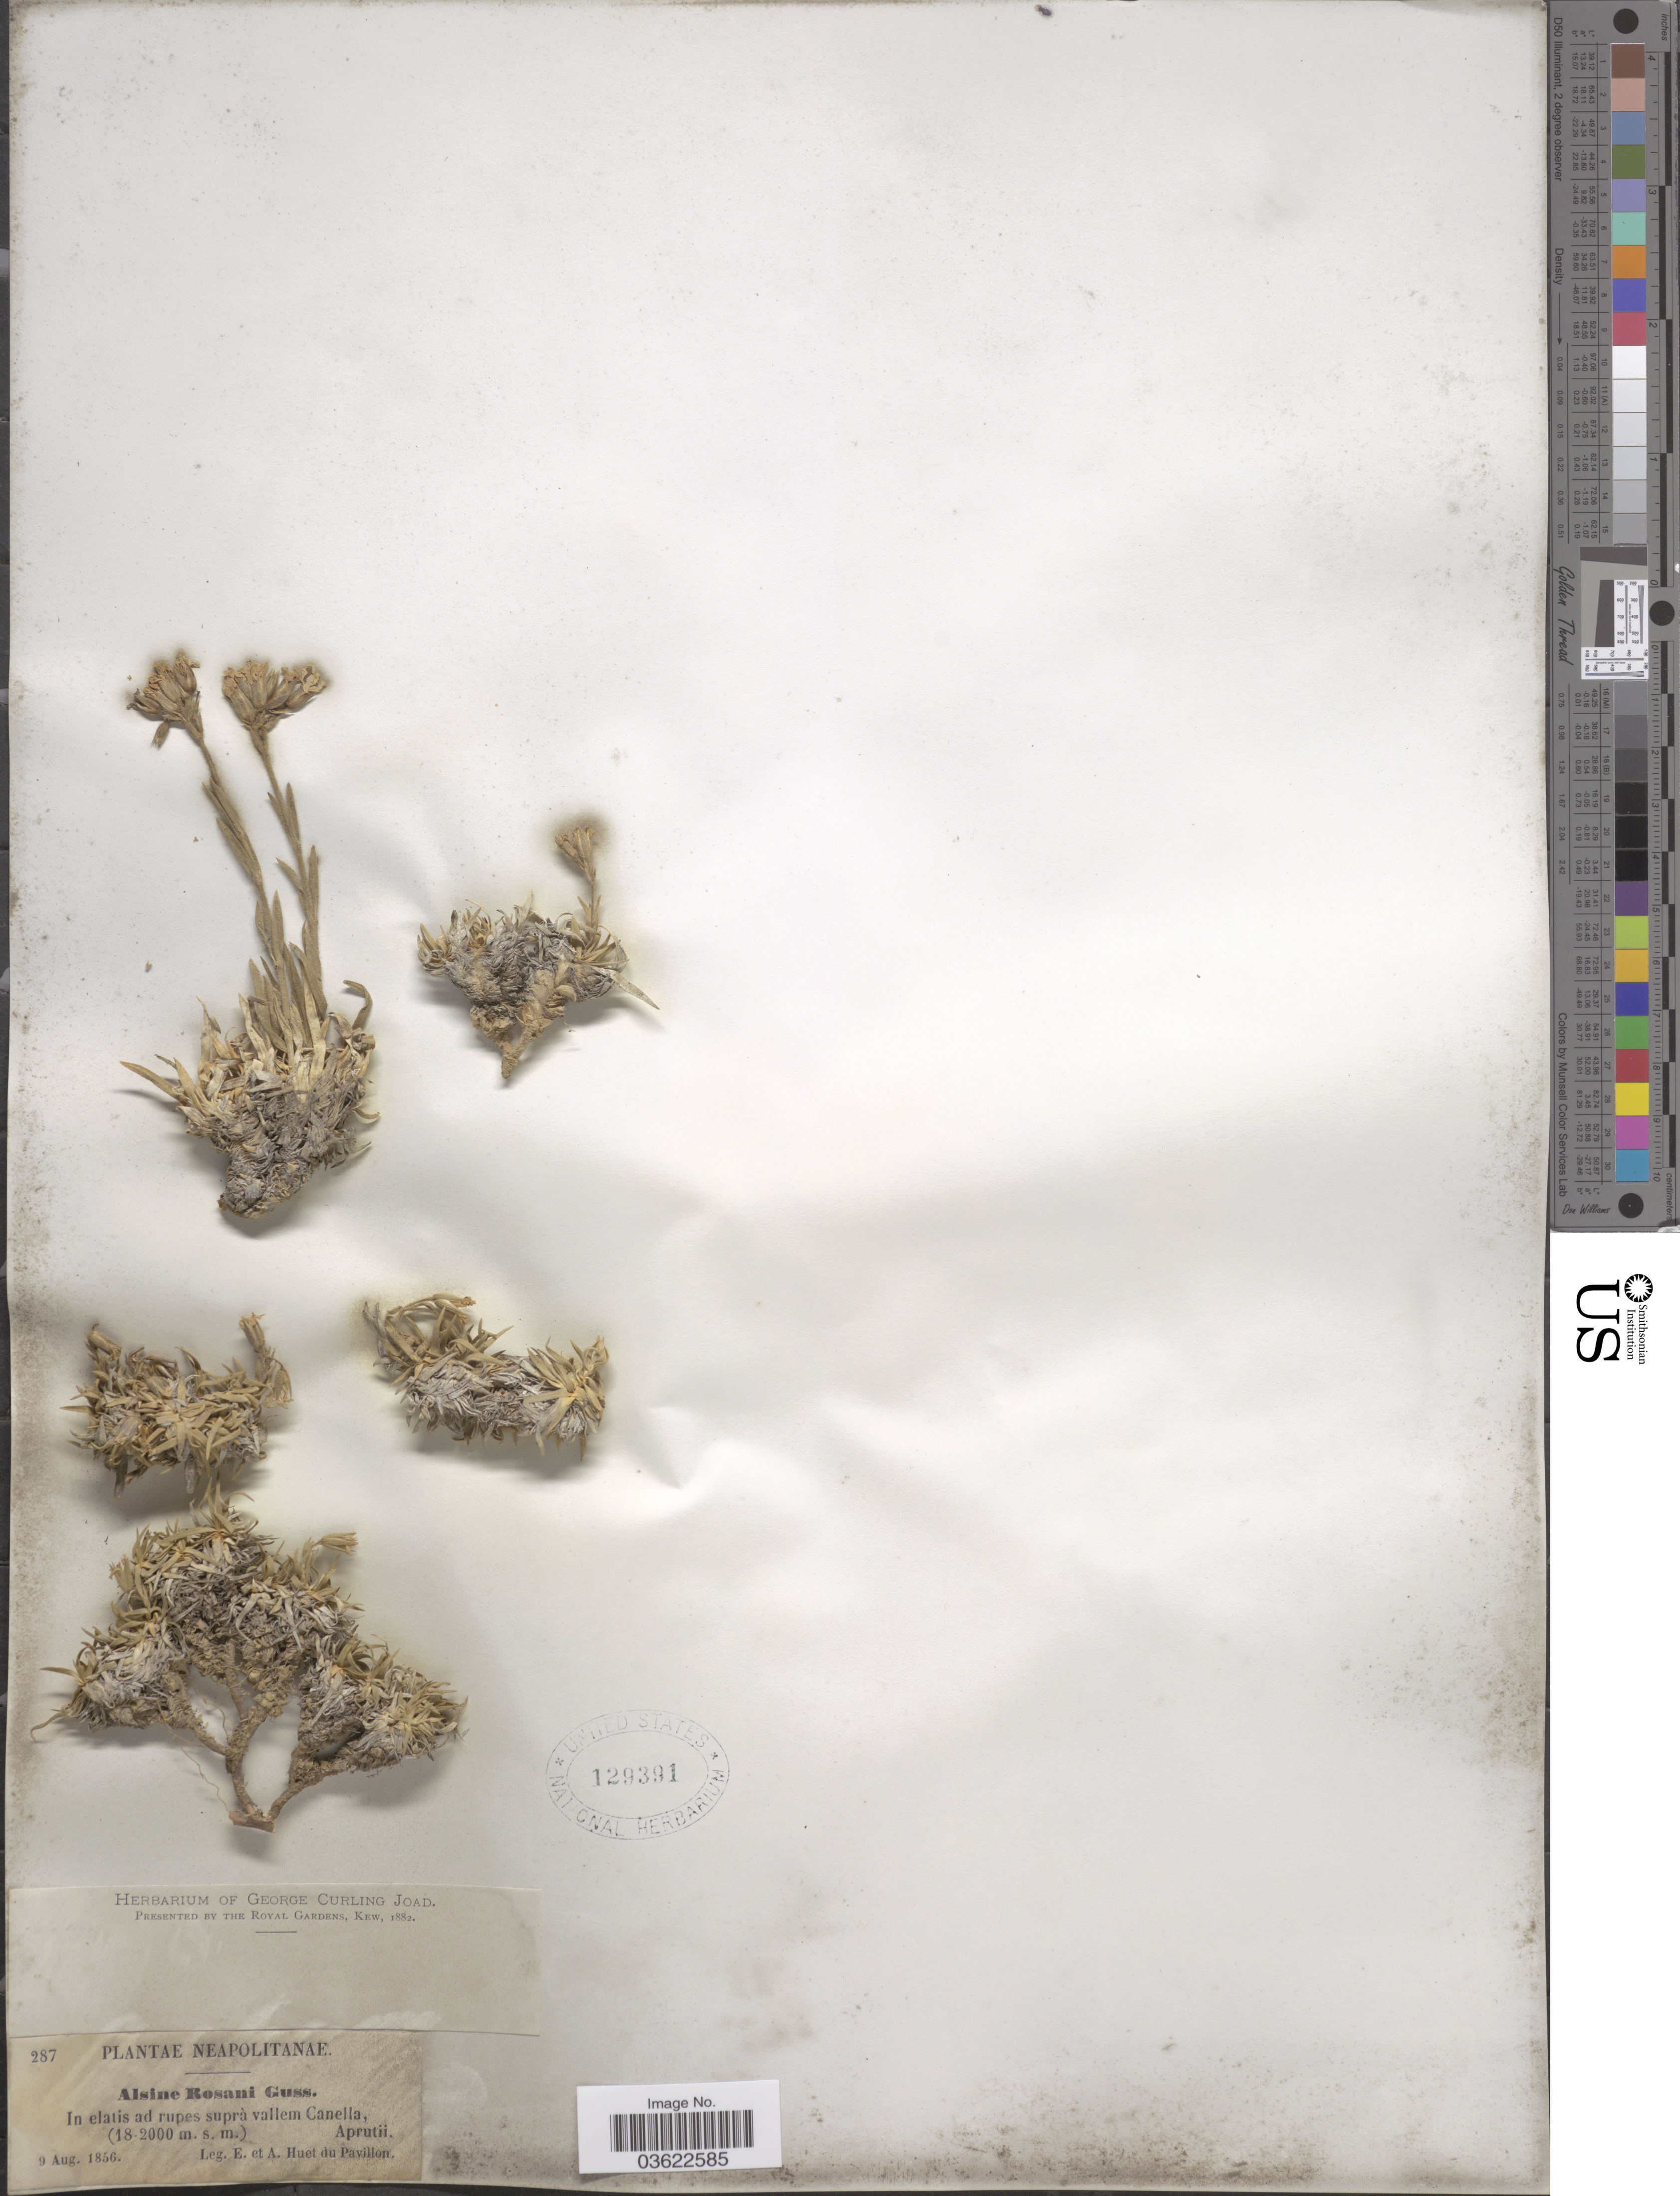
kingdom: Plantae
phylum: Tracheophyta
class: Magnoliopsida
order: Caryophyllales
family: Caryophyllaceae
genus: Arenaria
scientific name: Arenaria rosani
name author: Ten.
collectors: E. Huet du Pavillon & A. Huet du Pavillon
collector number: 287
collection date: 1856-08-09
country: Italy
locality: Neapolitanae. In elatis ad rupes suprà vallem Canella, Aprutii.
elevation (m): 1800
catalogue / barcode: US 129391